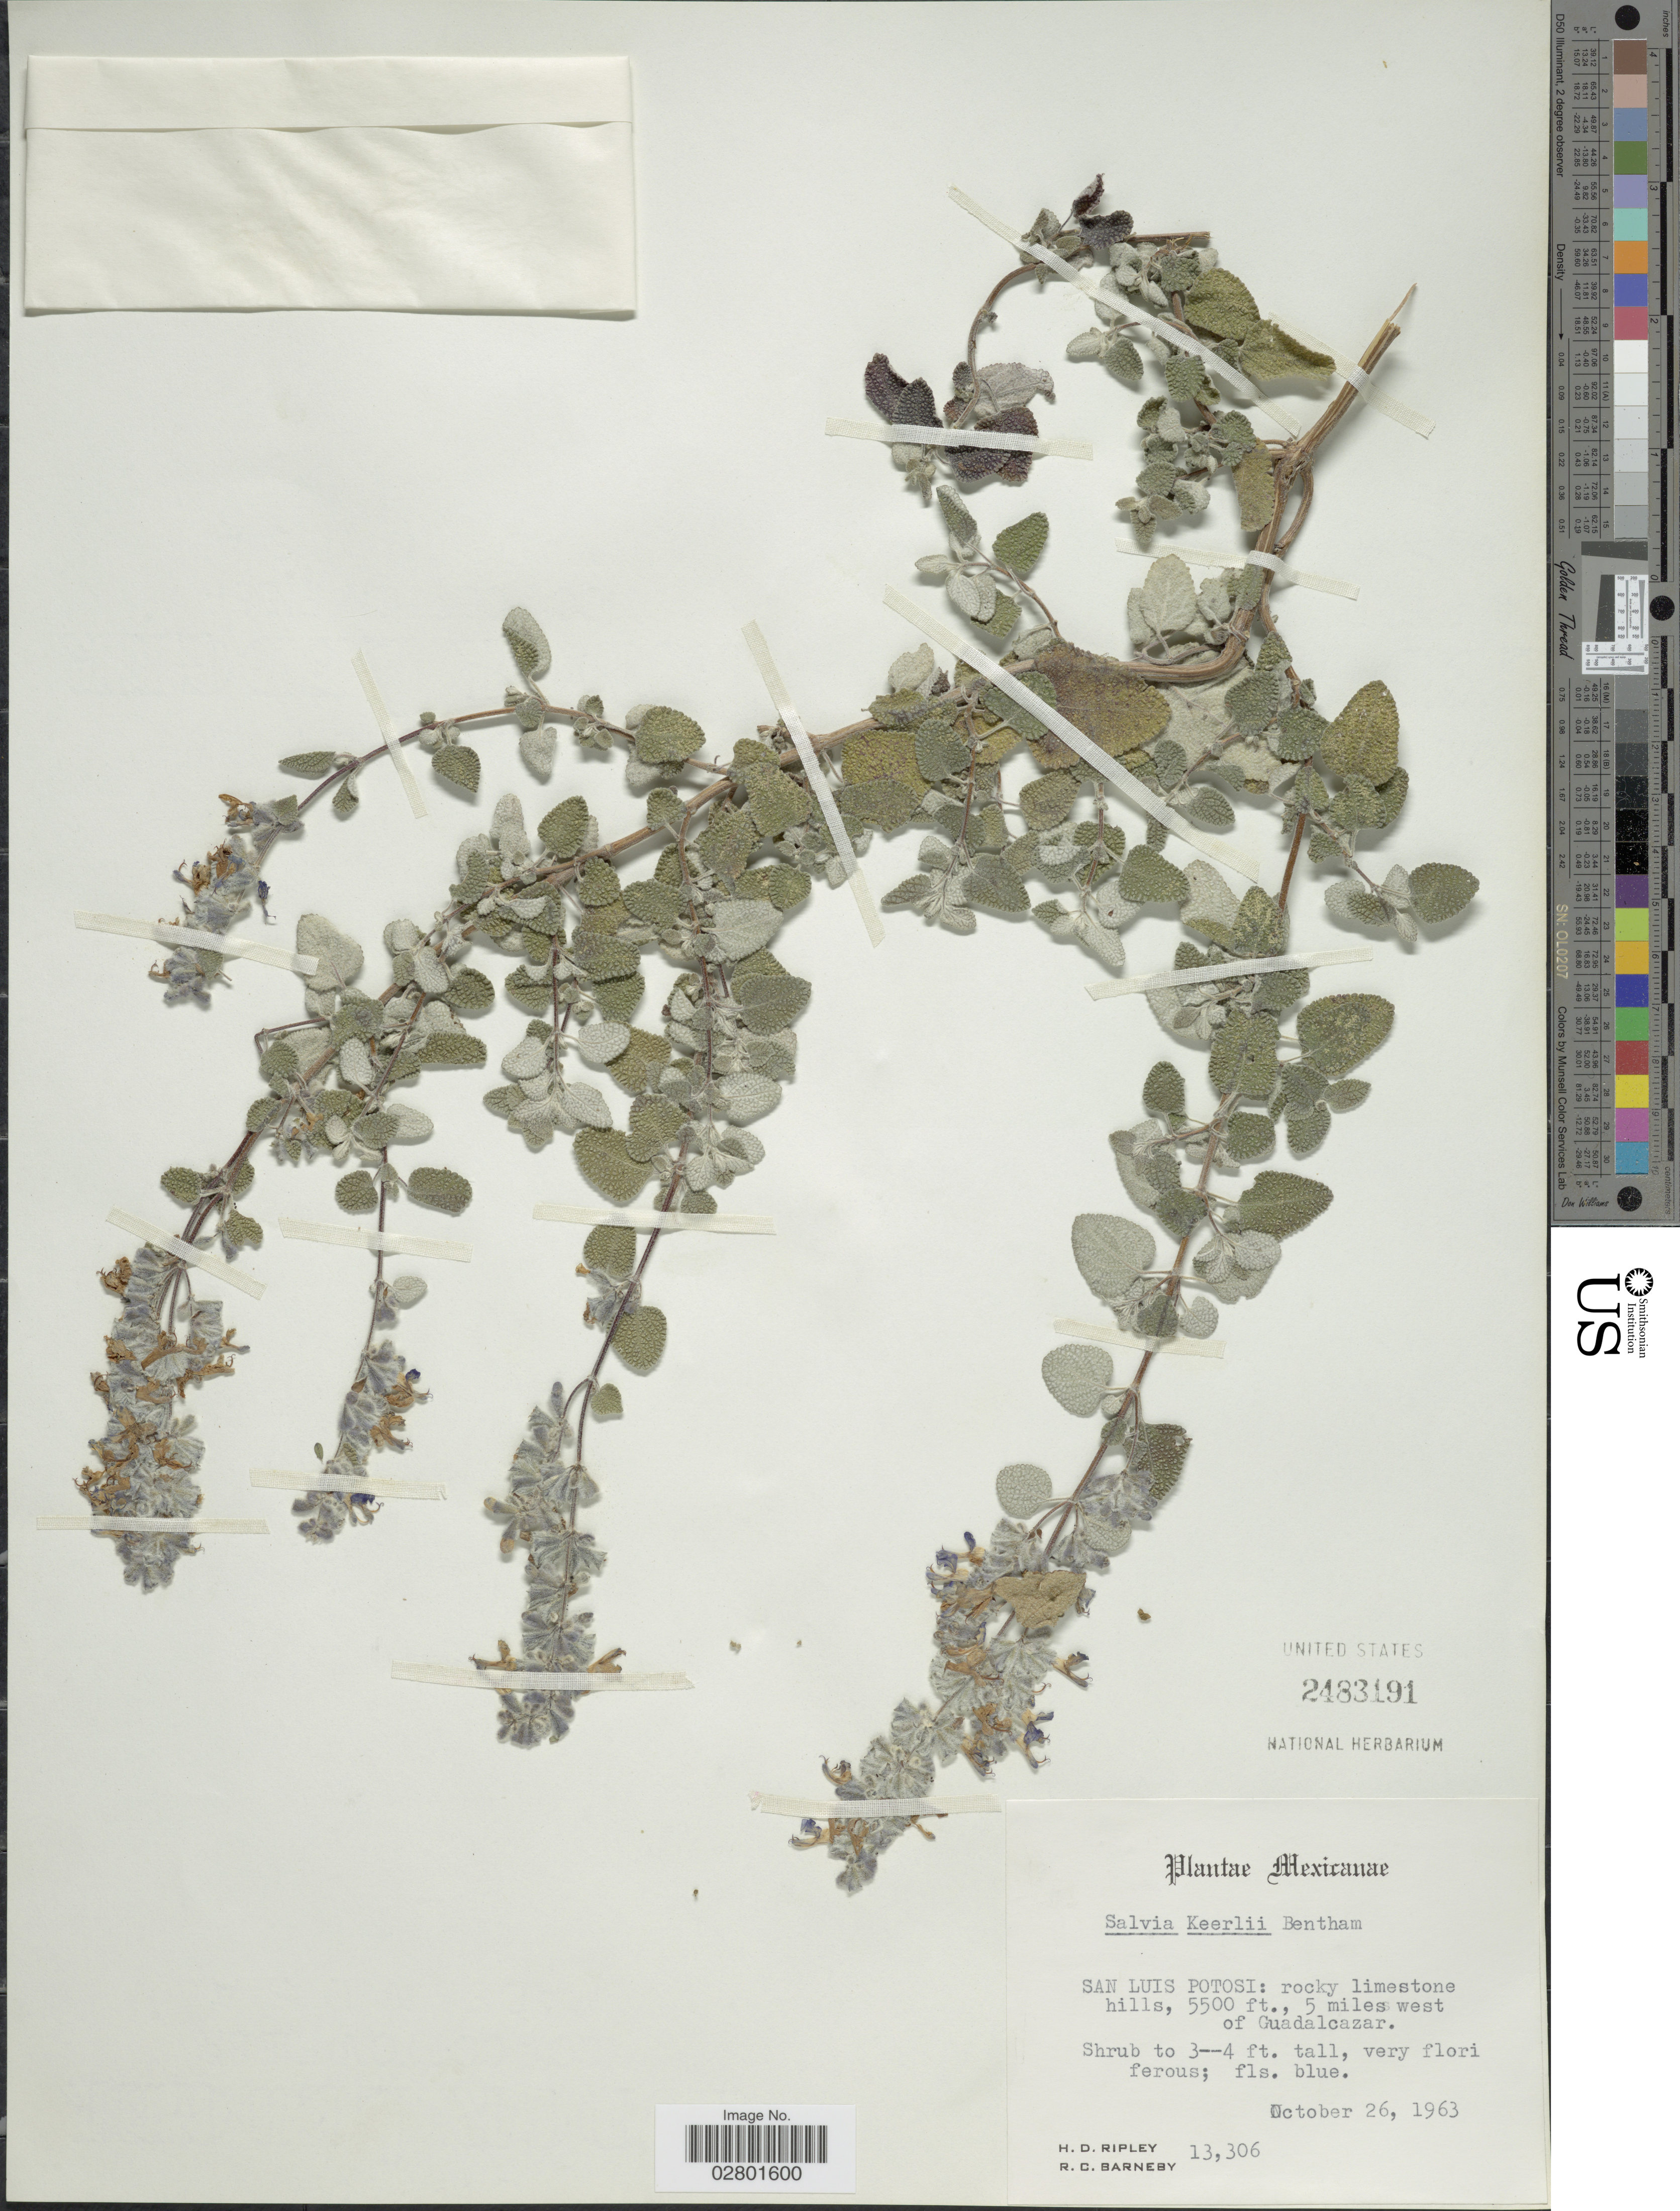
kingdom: Plantae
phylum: Tracheophyta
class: Magnoliopsida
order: Lamiales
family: Lamiaceae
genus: Salvia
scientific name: Salvia keerlii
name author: Benth.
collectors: H. Ripley & R. C. Barneby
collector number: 13306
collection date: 1963-10-26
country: Mexico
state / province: San Luis Potosí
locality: Rocky limestone hills, 5 miles west of Guadalcazar.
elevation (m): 1676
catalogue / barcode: US 2483191